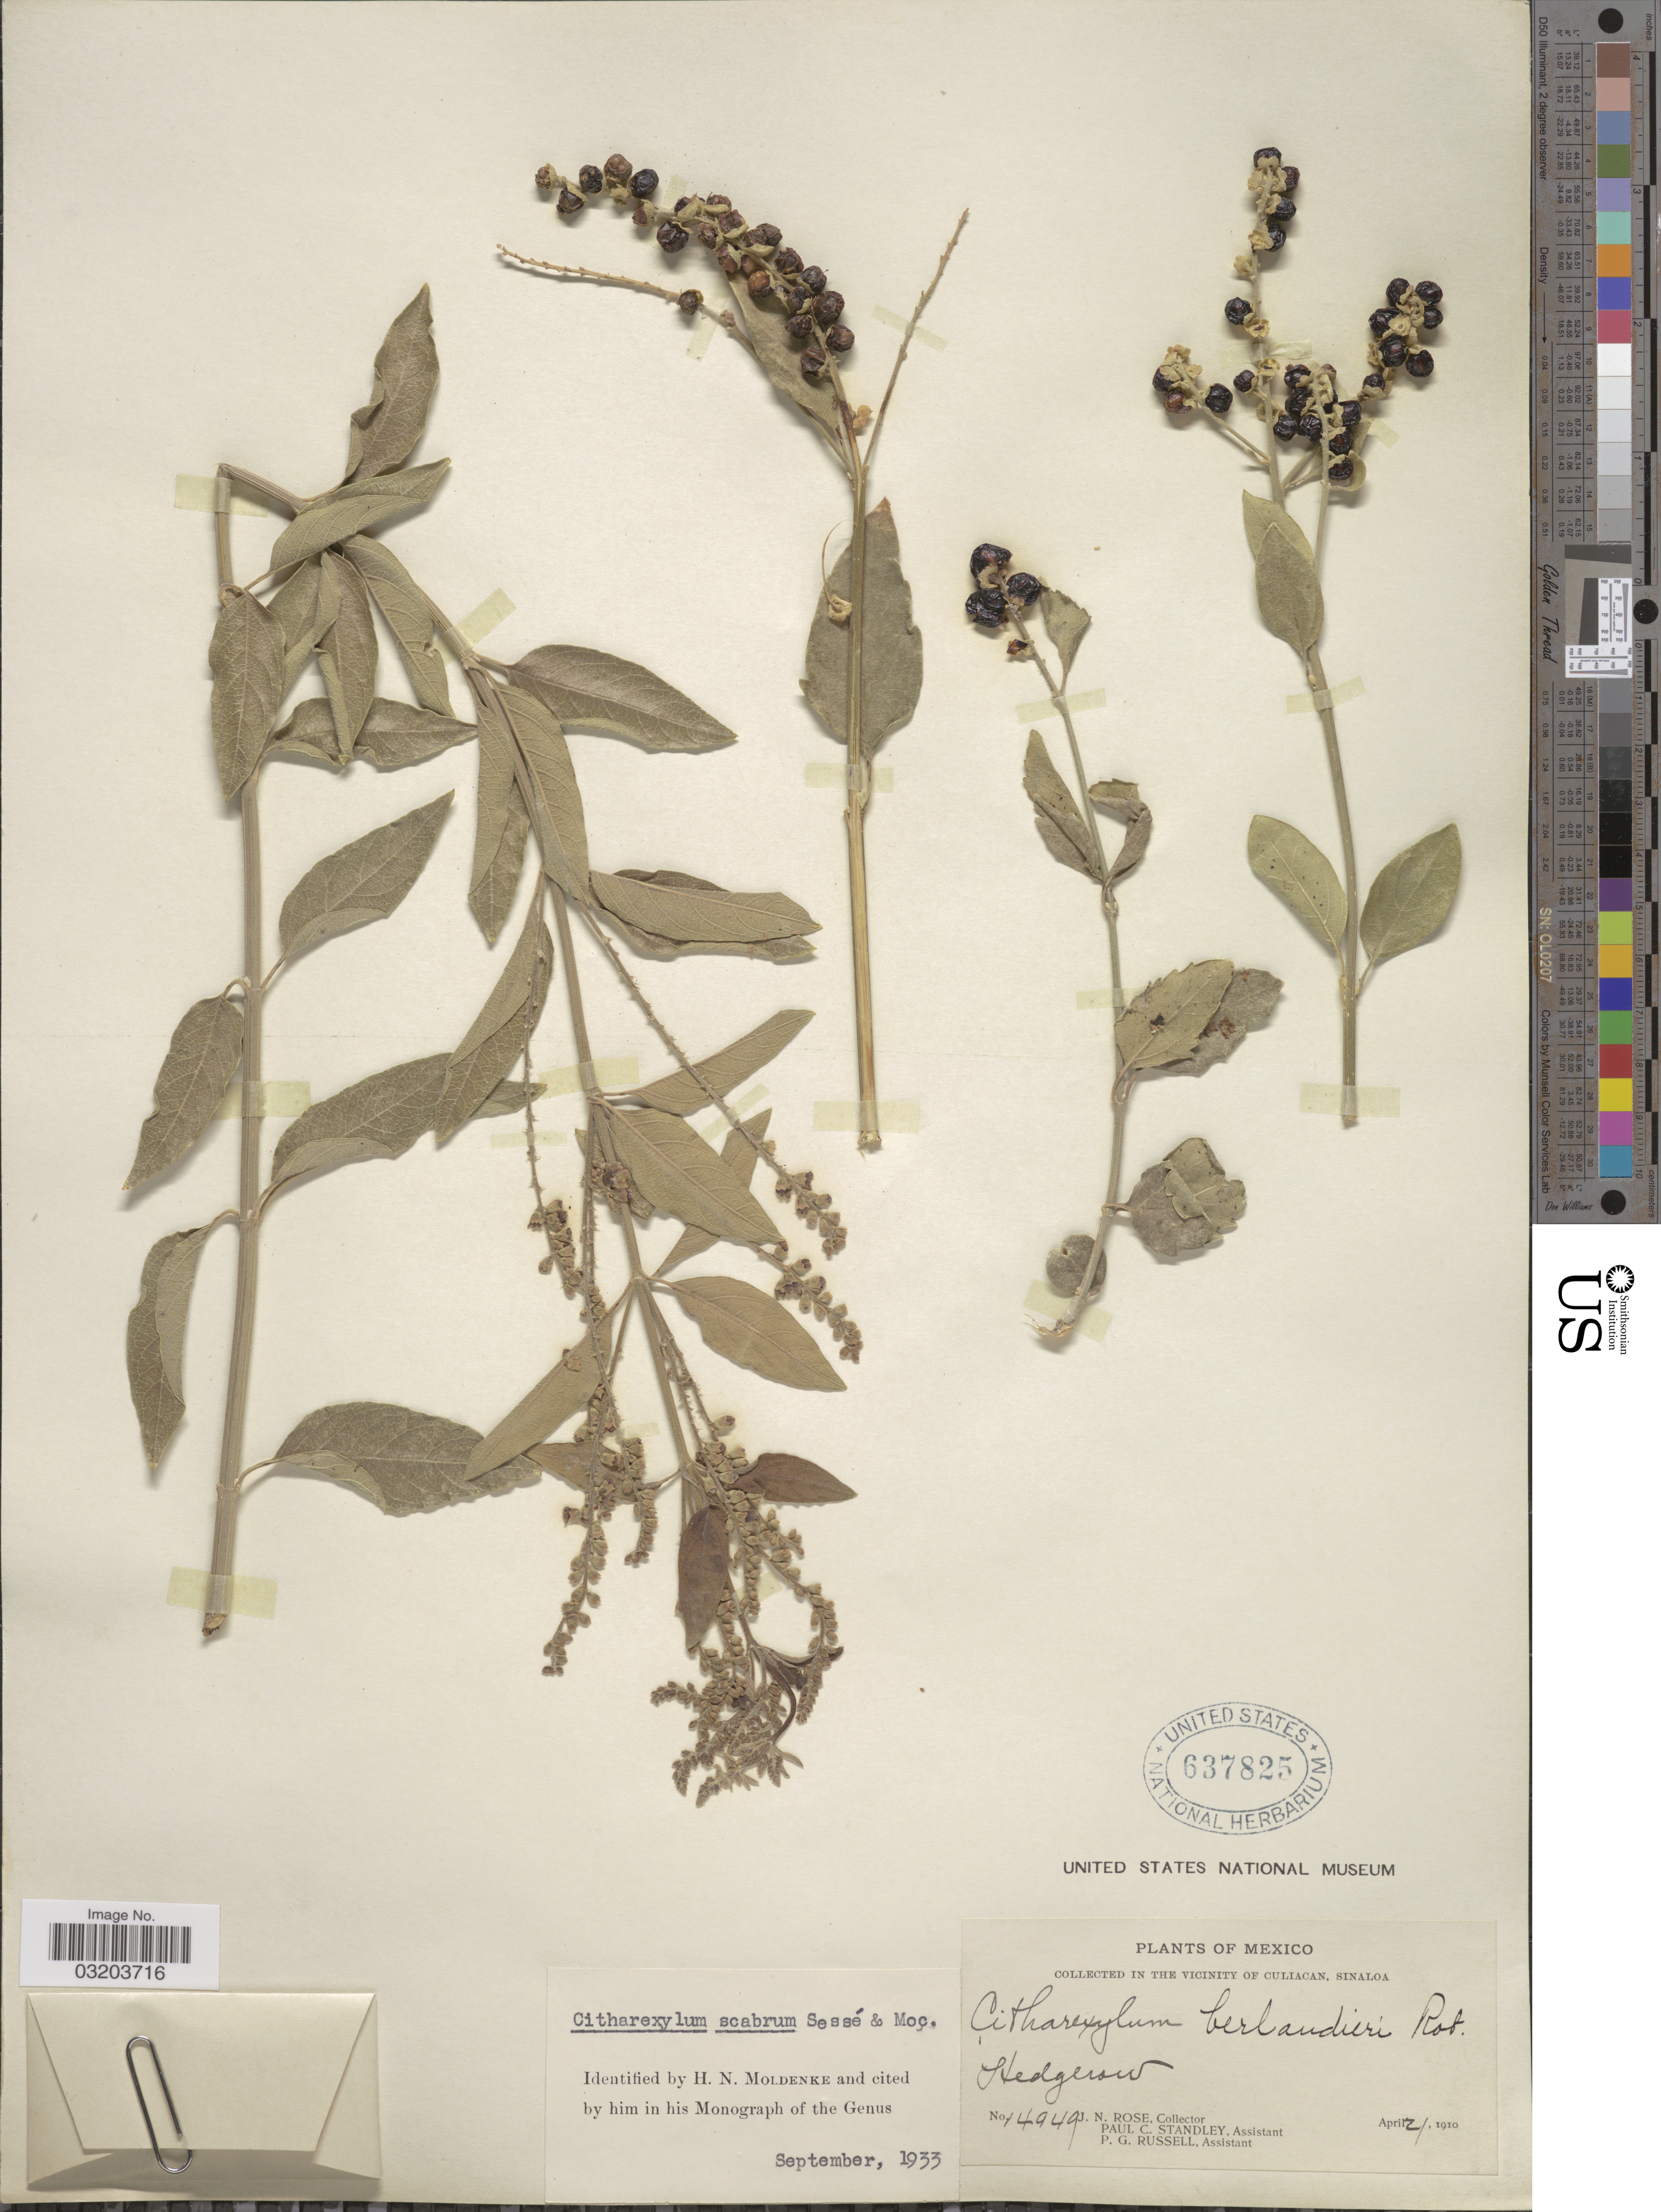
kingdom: Plantae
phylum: Tracheophyta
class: Magnoliopsida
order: Lamiales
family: Verbenaceae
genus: Citharexylum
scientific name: Citharexylum scabrum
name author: Moc. ex Sessé & D. Don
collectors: J. N. Rose, P. C. Standley & P. G. Russell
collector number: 14949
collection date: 1910-04-21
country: Mexico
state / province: Sinaloa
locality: Vicinity of Culiacan.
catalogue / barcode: US 637825